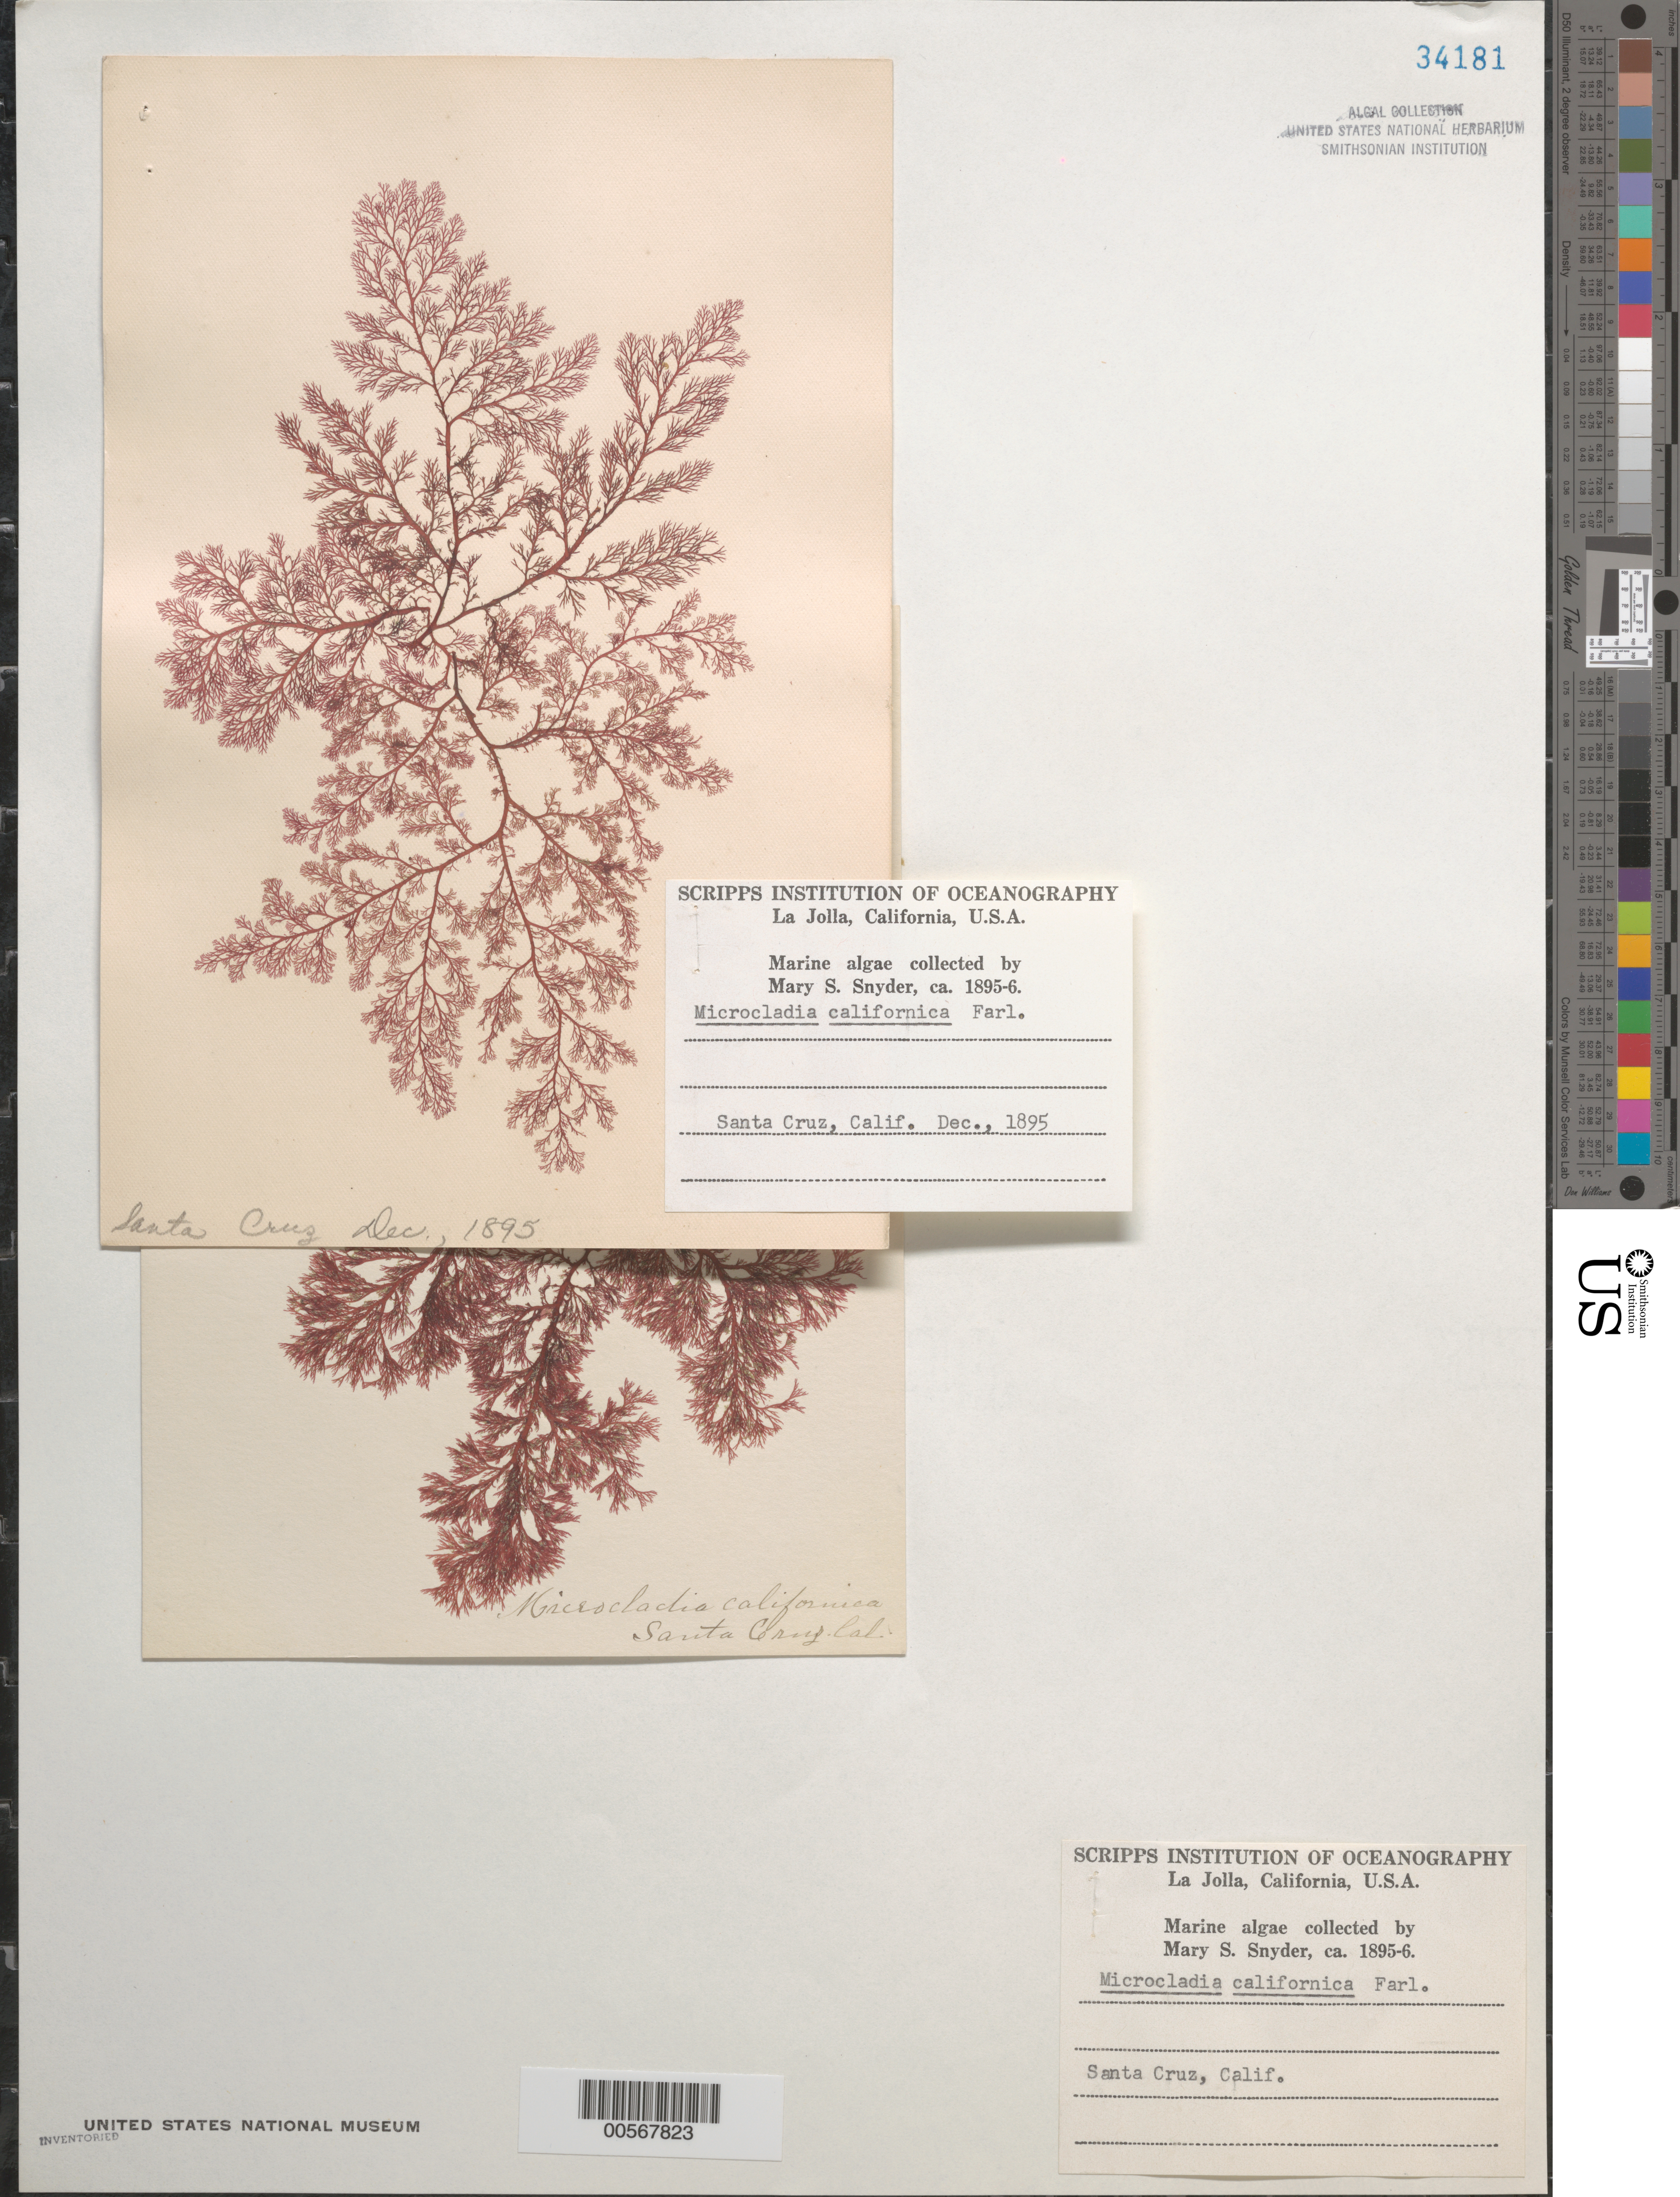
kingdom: Plantae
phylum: Rhodophyta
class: Florideophyceae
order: Ceramiales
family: Ceramiaceae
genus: Campylaephora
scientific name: Campylaephora californica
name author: (Farl.) T.O. Cho in T.O. Cho et al.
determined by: Algae name updating Project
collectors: M. Snyder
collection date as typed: Dec 1895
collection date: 1895-12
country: United States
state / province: California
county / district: Santa Cruz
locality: Santa Cruz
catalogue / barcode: US 34181